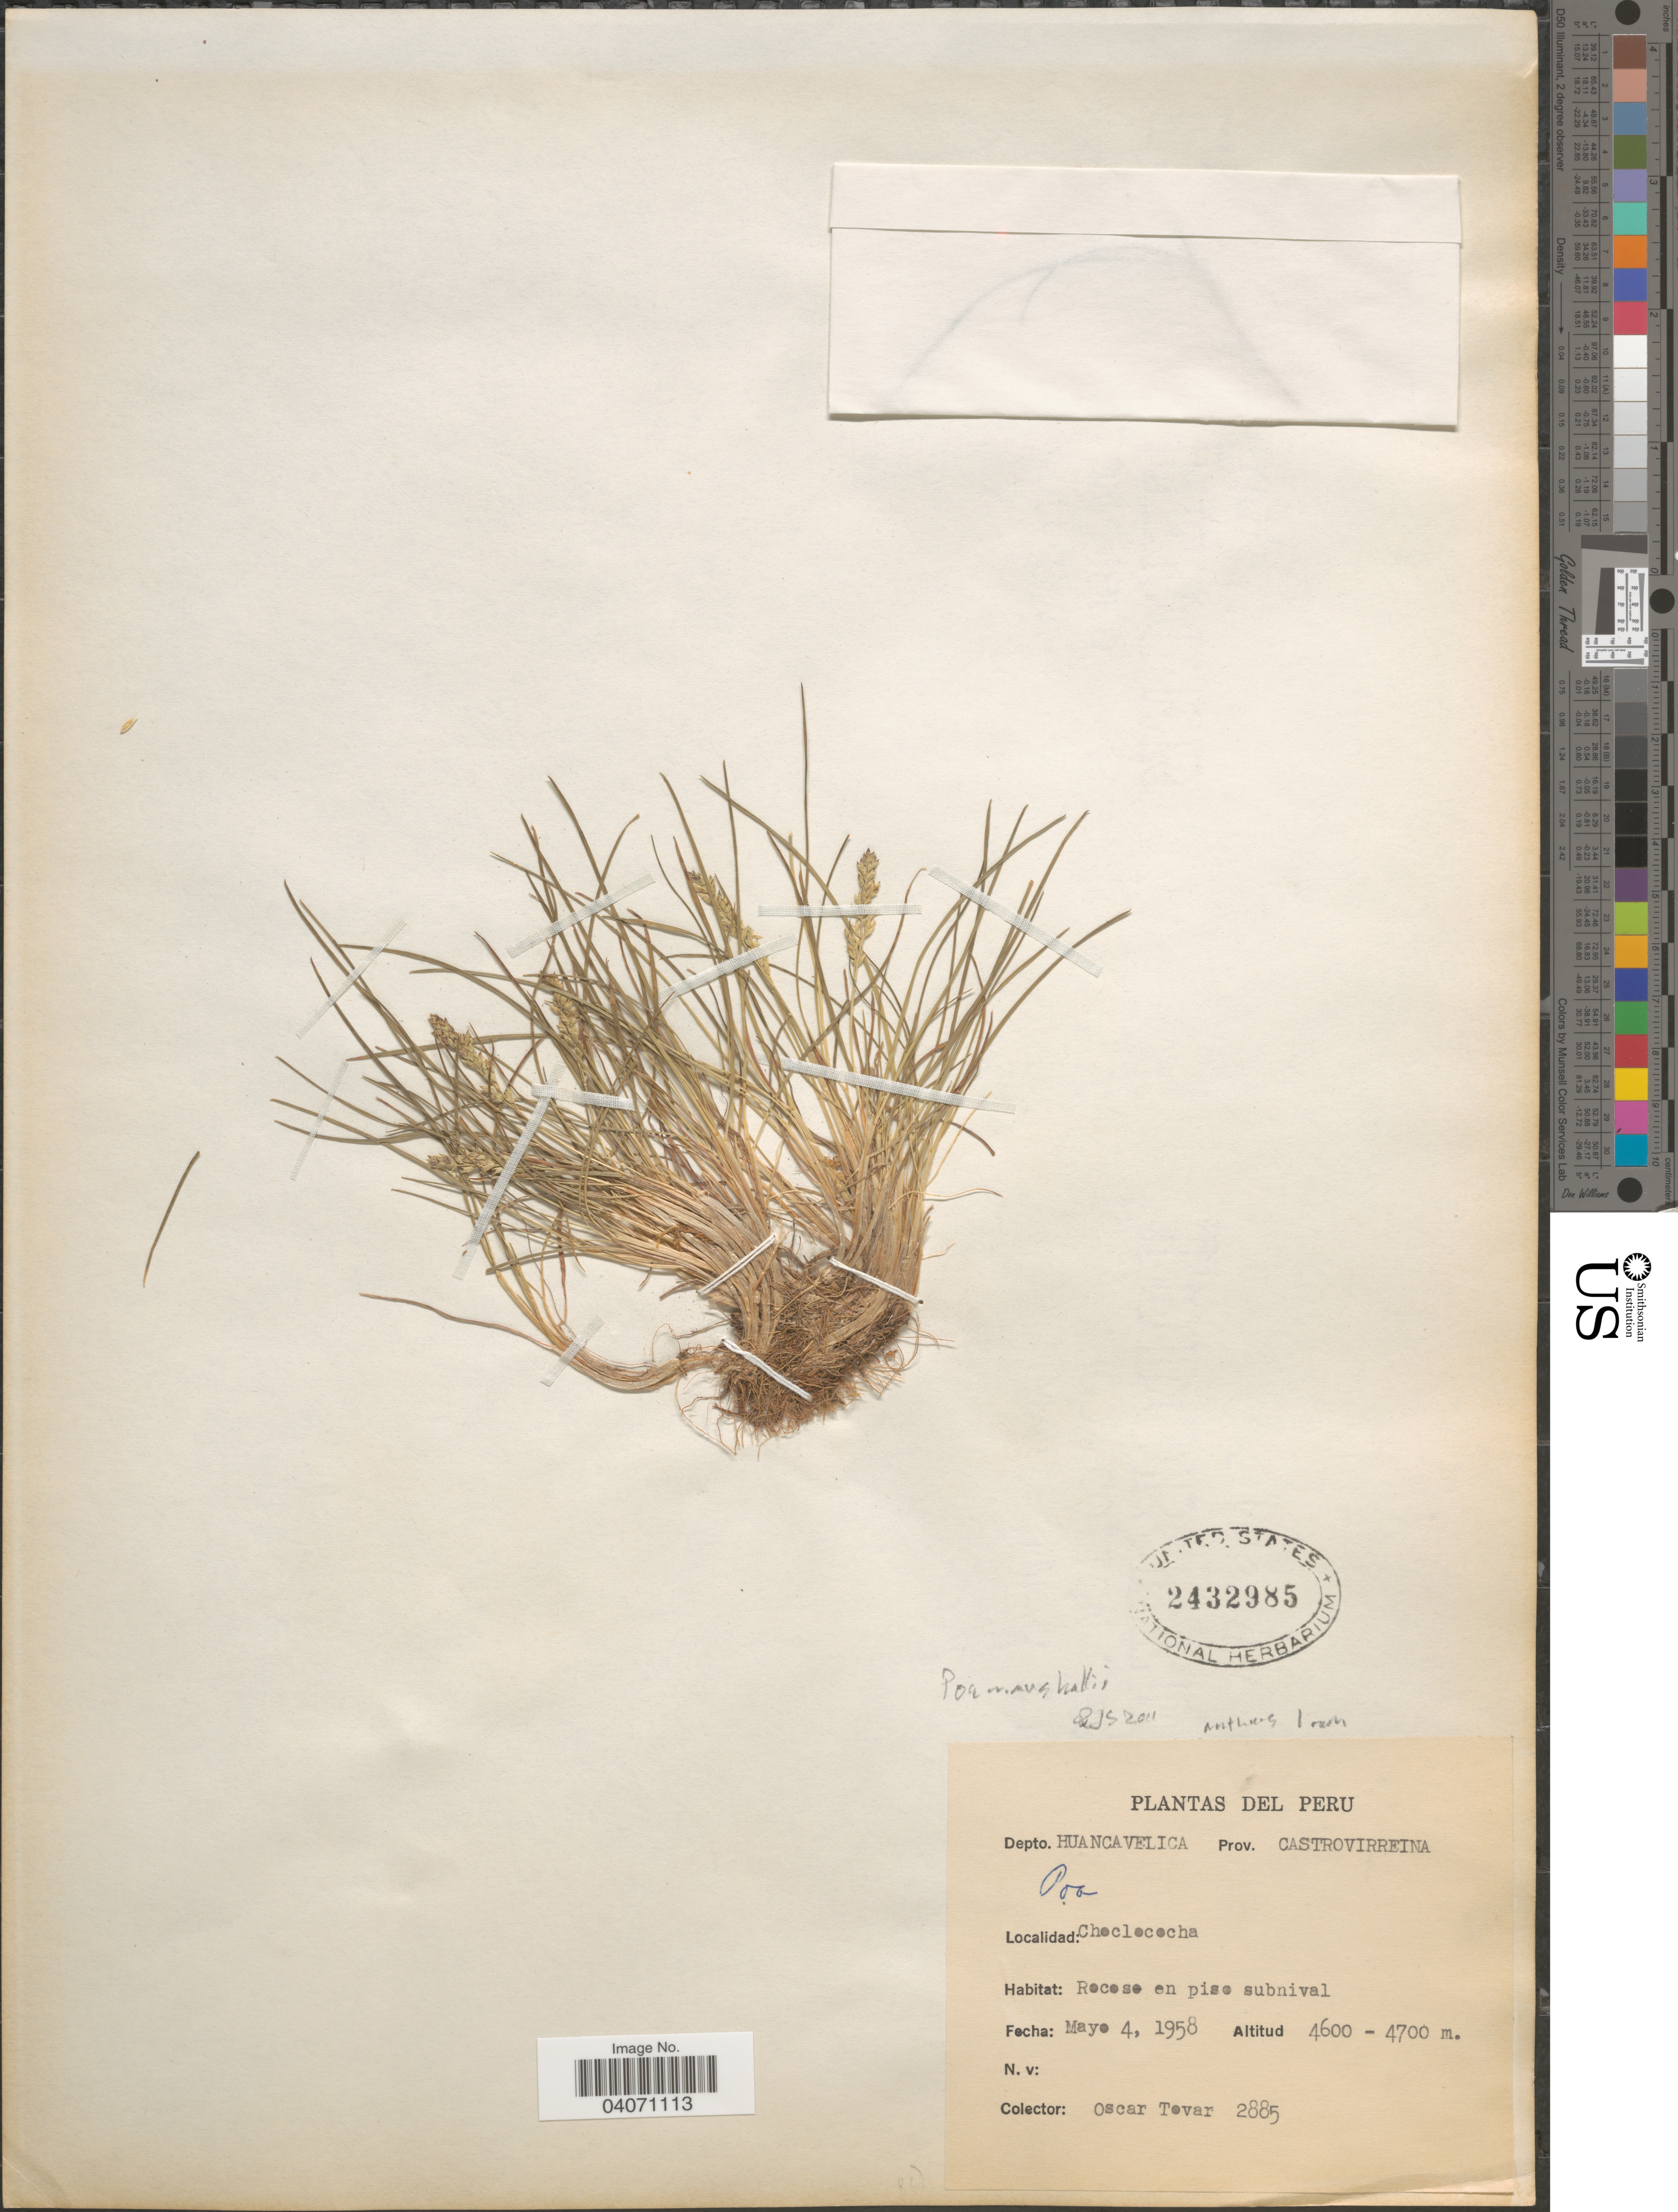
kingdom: Plantae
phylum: Tracheophyta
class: Liliopsida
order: Poales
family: Poaceae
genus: Poa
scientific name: Poa marshallii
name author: Tovar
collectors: Ó. Tovar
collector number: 2885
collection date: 1958-05-04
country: Peru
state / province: Huancavelica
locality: Depto. Huancavelica. Prov. Castrovirreina. Choclococha.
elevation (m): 4600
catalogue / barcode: US 2432985